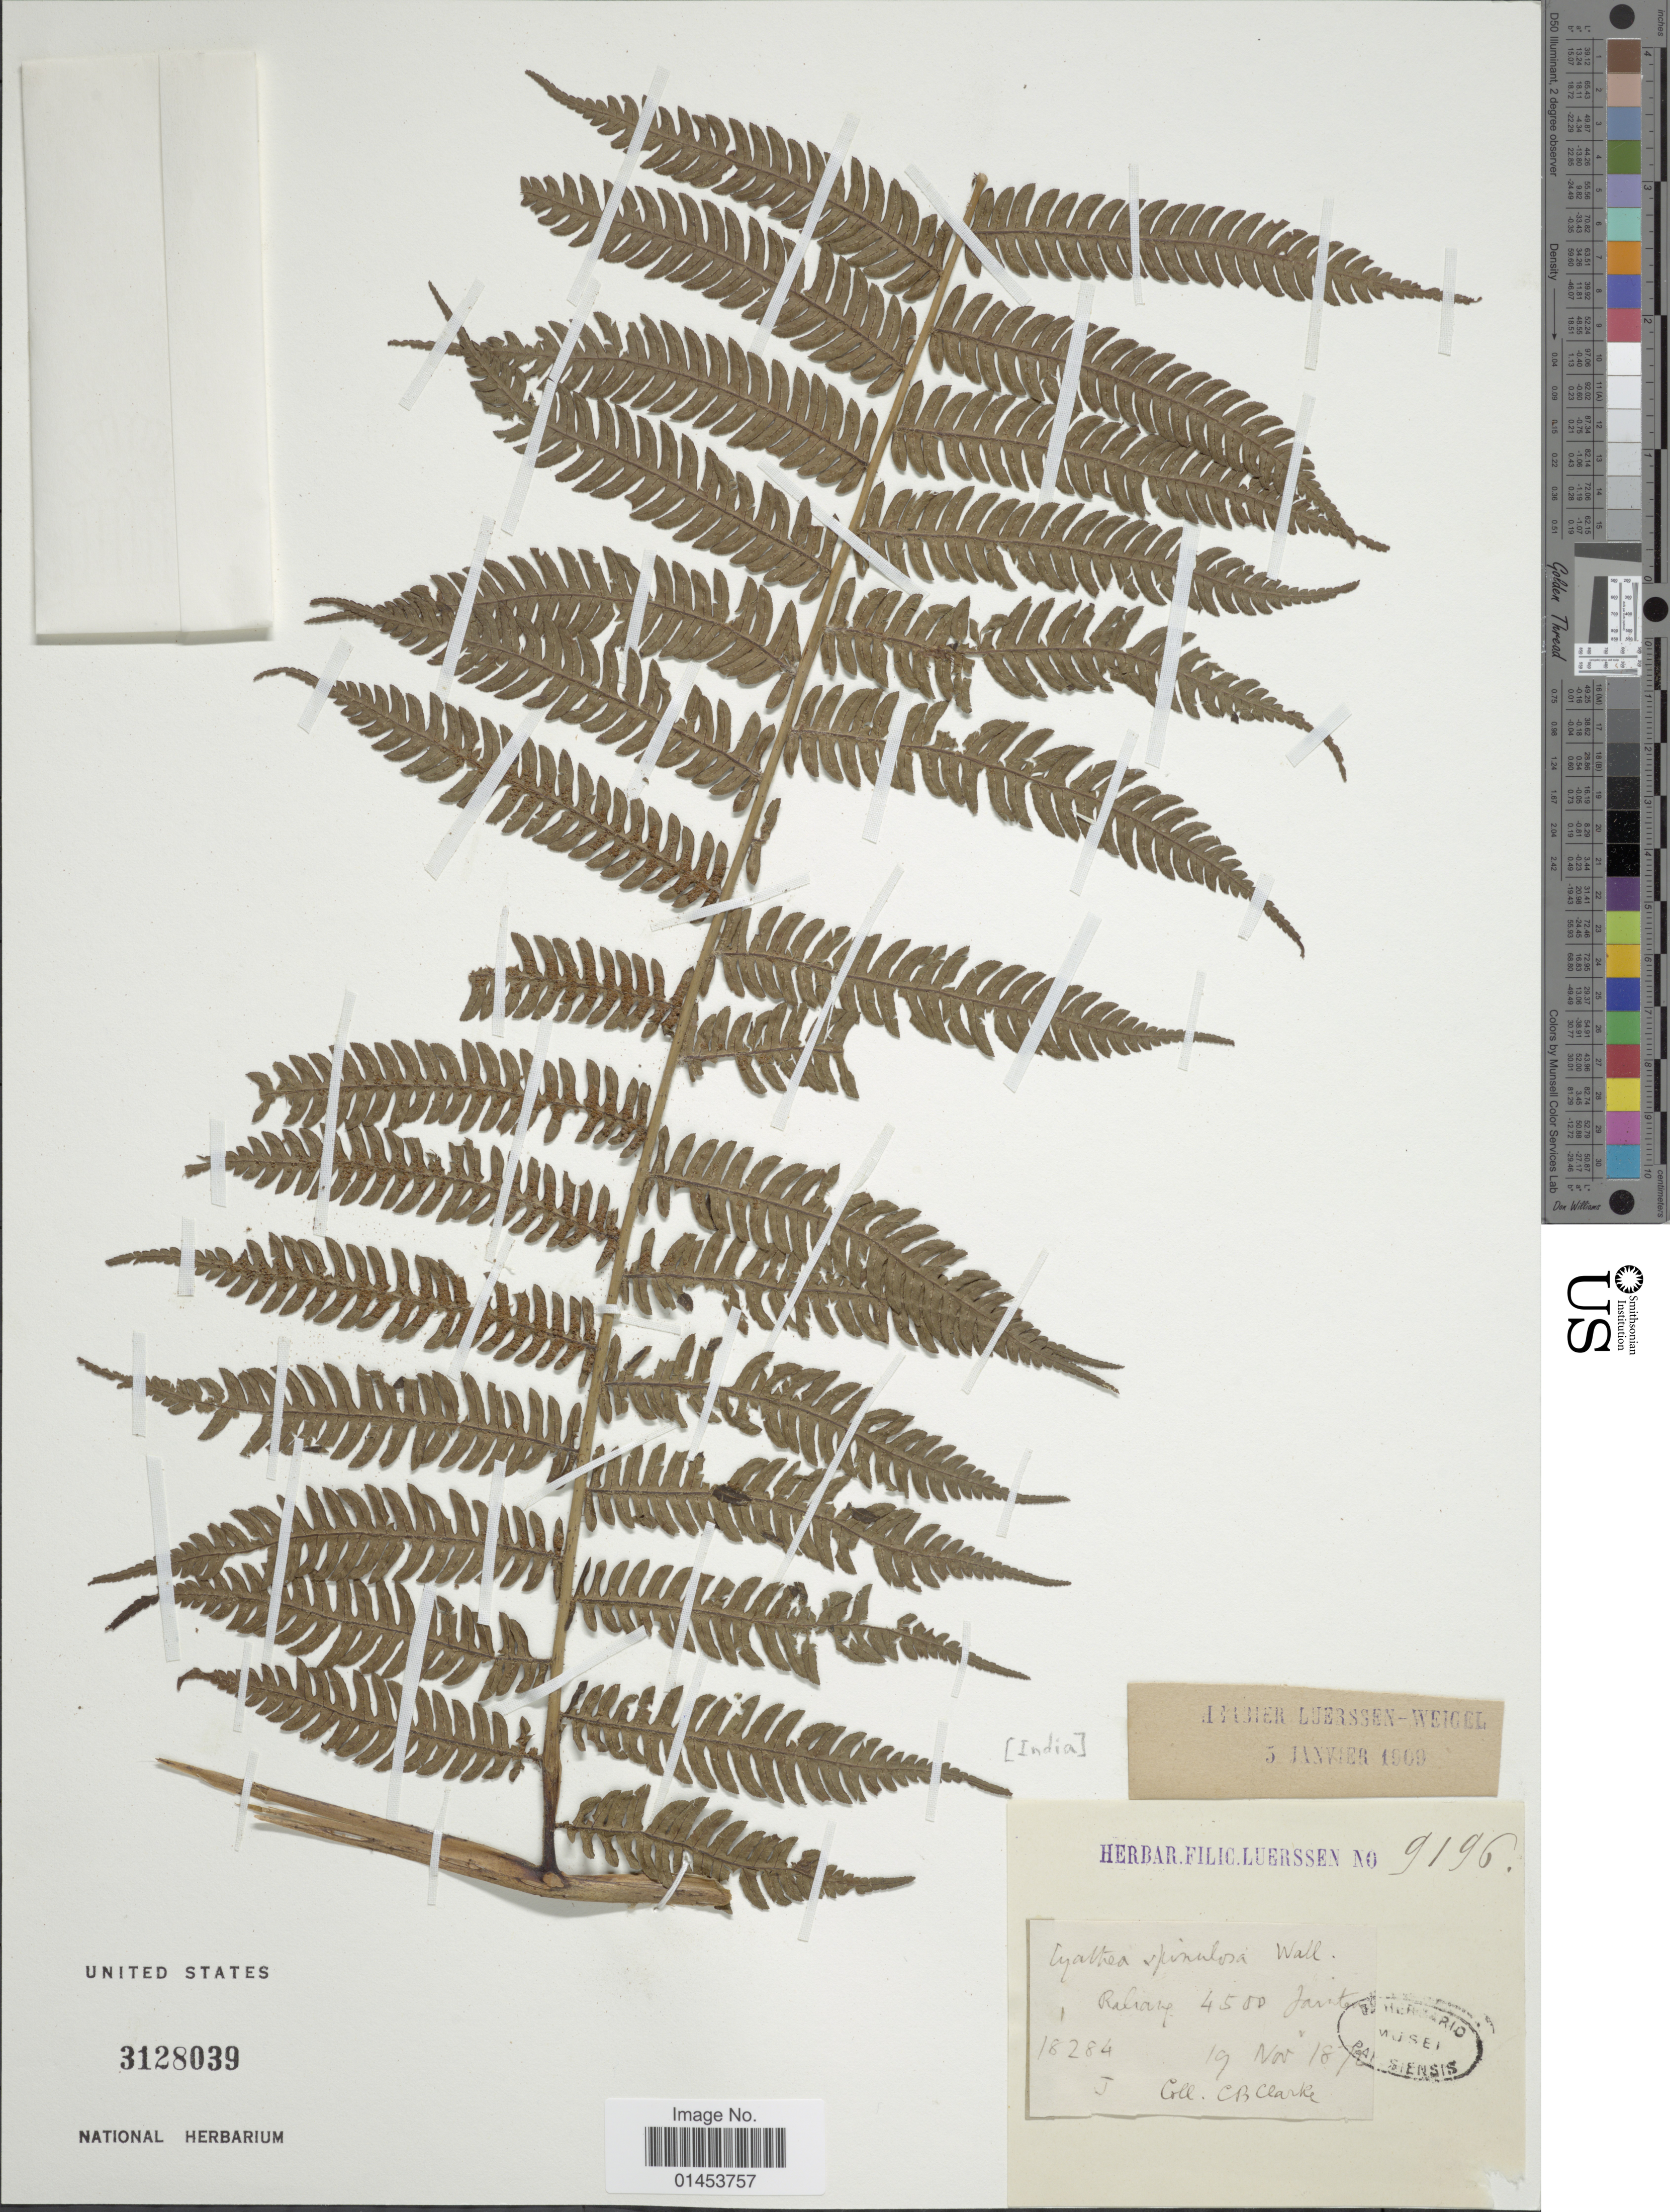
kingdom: Plantae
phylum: Tracheophyta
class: Polypodiopsida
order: Cyatheales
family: Cyatheaceae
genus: Cyathea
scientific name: Cyathea spinulosa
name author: Wall. ex Hook.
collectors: C. B. Clarke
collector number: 18284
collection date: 1872-11-19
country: India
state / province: Meghalaya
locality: Raliang, Jaintea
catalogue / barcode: US 3128039